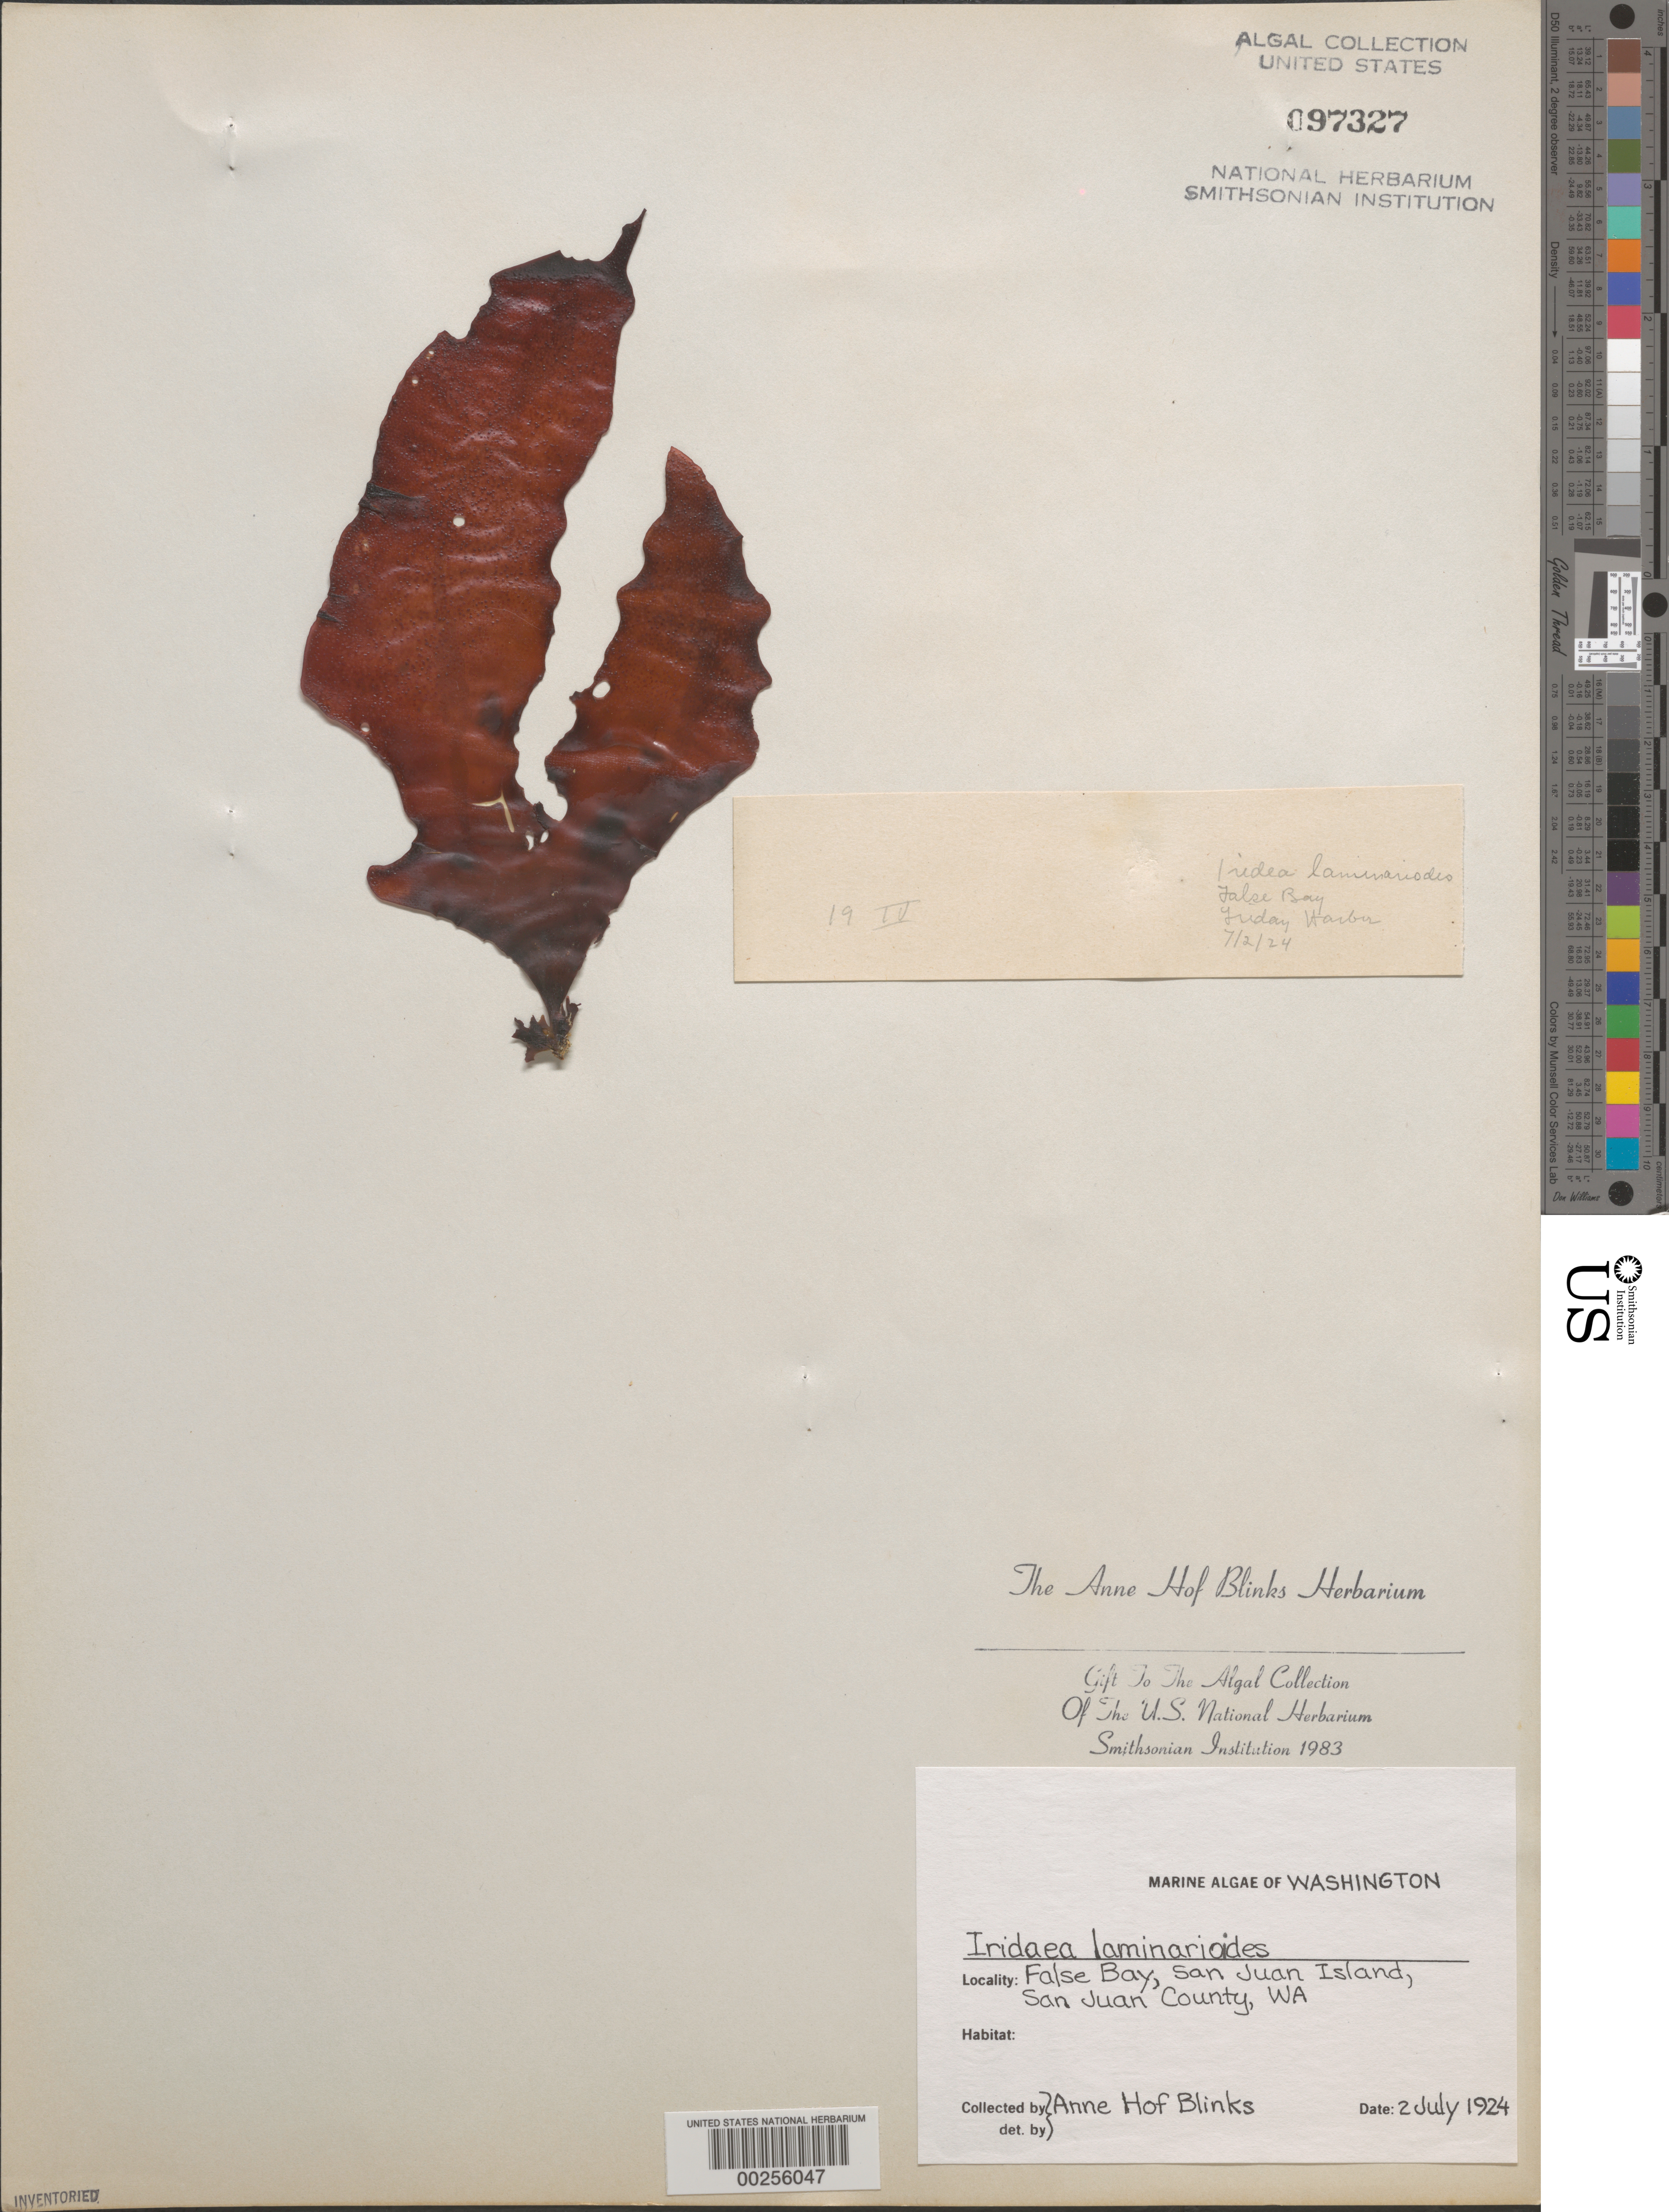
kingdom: Plantae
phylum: Rhodophyta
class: Florideophyceae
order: Gigartinales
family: Gigartinaceae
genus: Mazzaella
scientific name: Mazzaella laminarioides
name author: (Bory) Fredericq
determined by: Algae name updating Project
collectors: A. Blinks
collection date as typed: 02 Jul 1924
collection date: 1924-07-02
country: United States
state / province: Washington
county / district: San Juan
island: San Juan Island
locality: False Bay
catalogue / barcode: US 97327